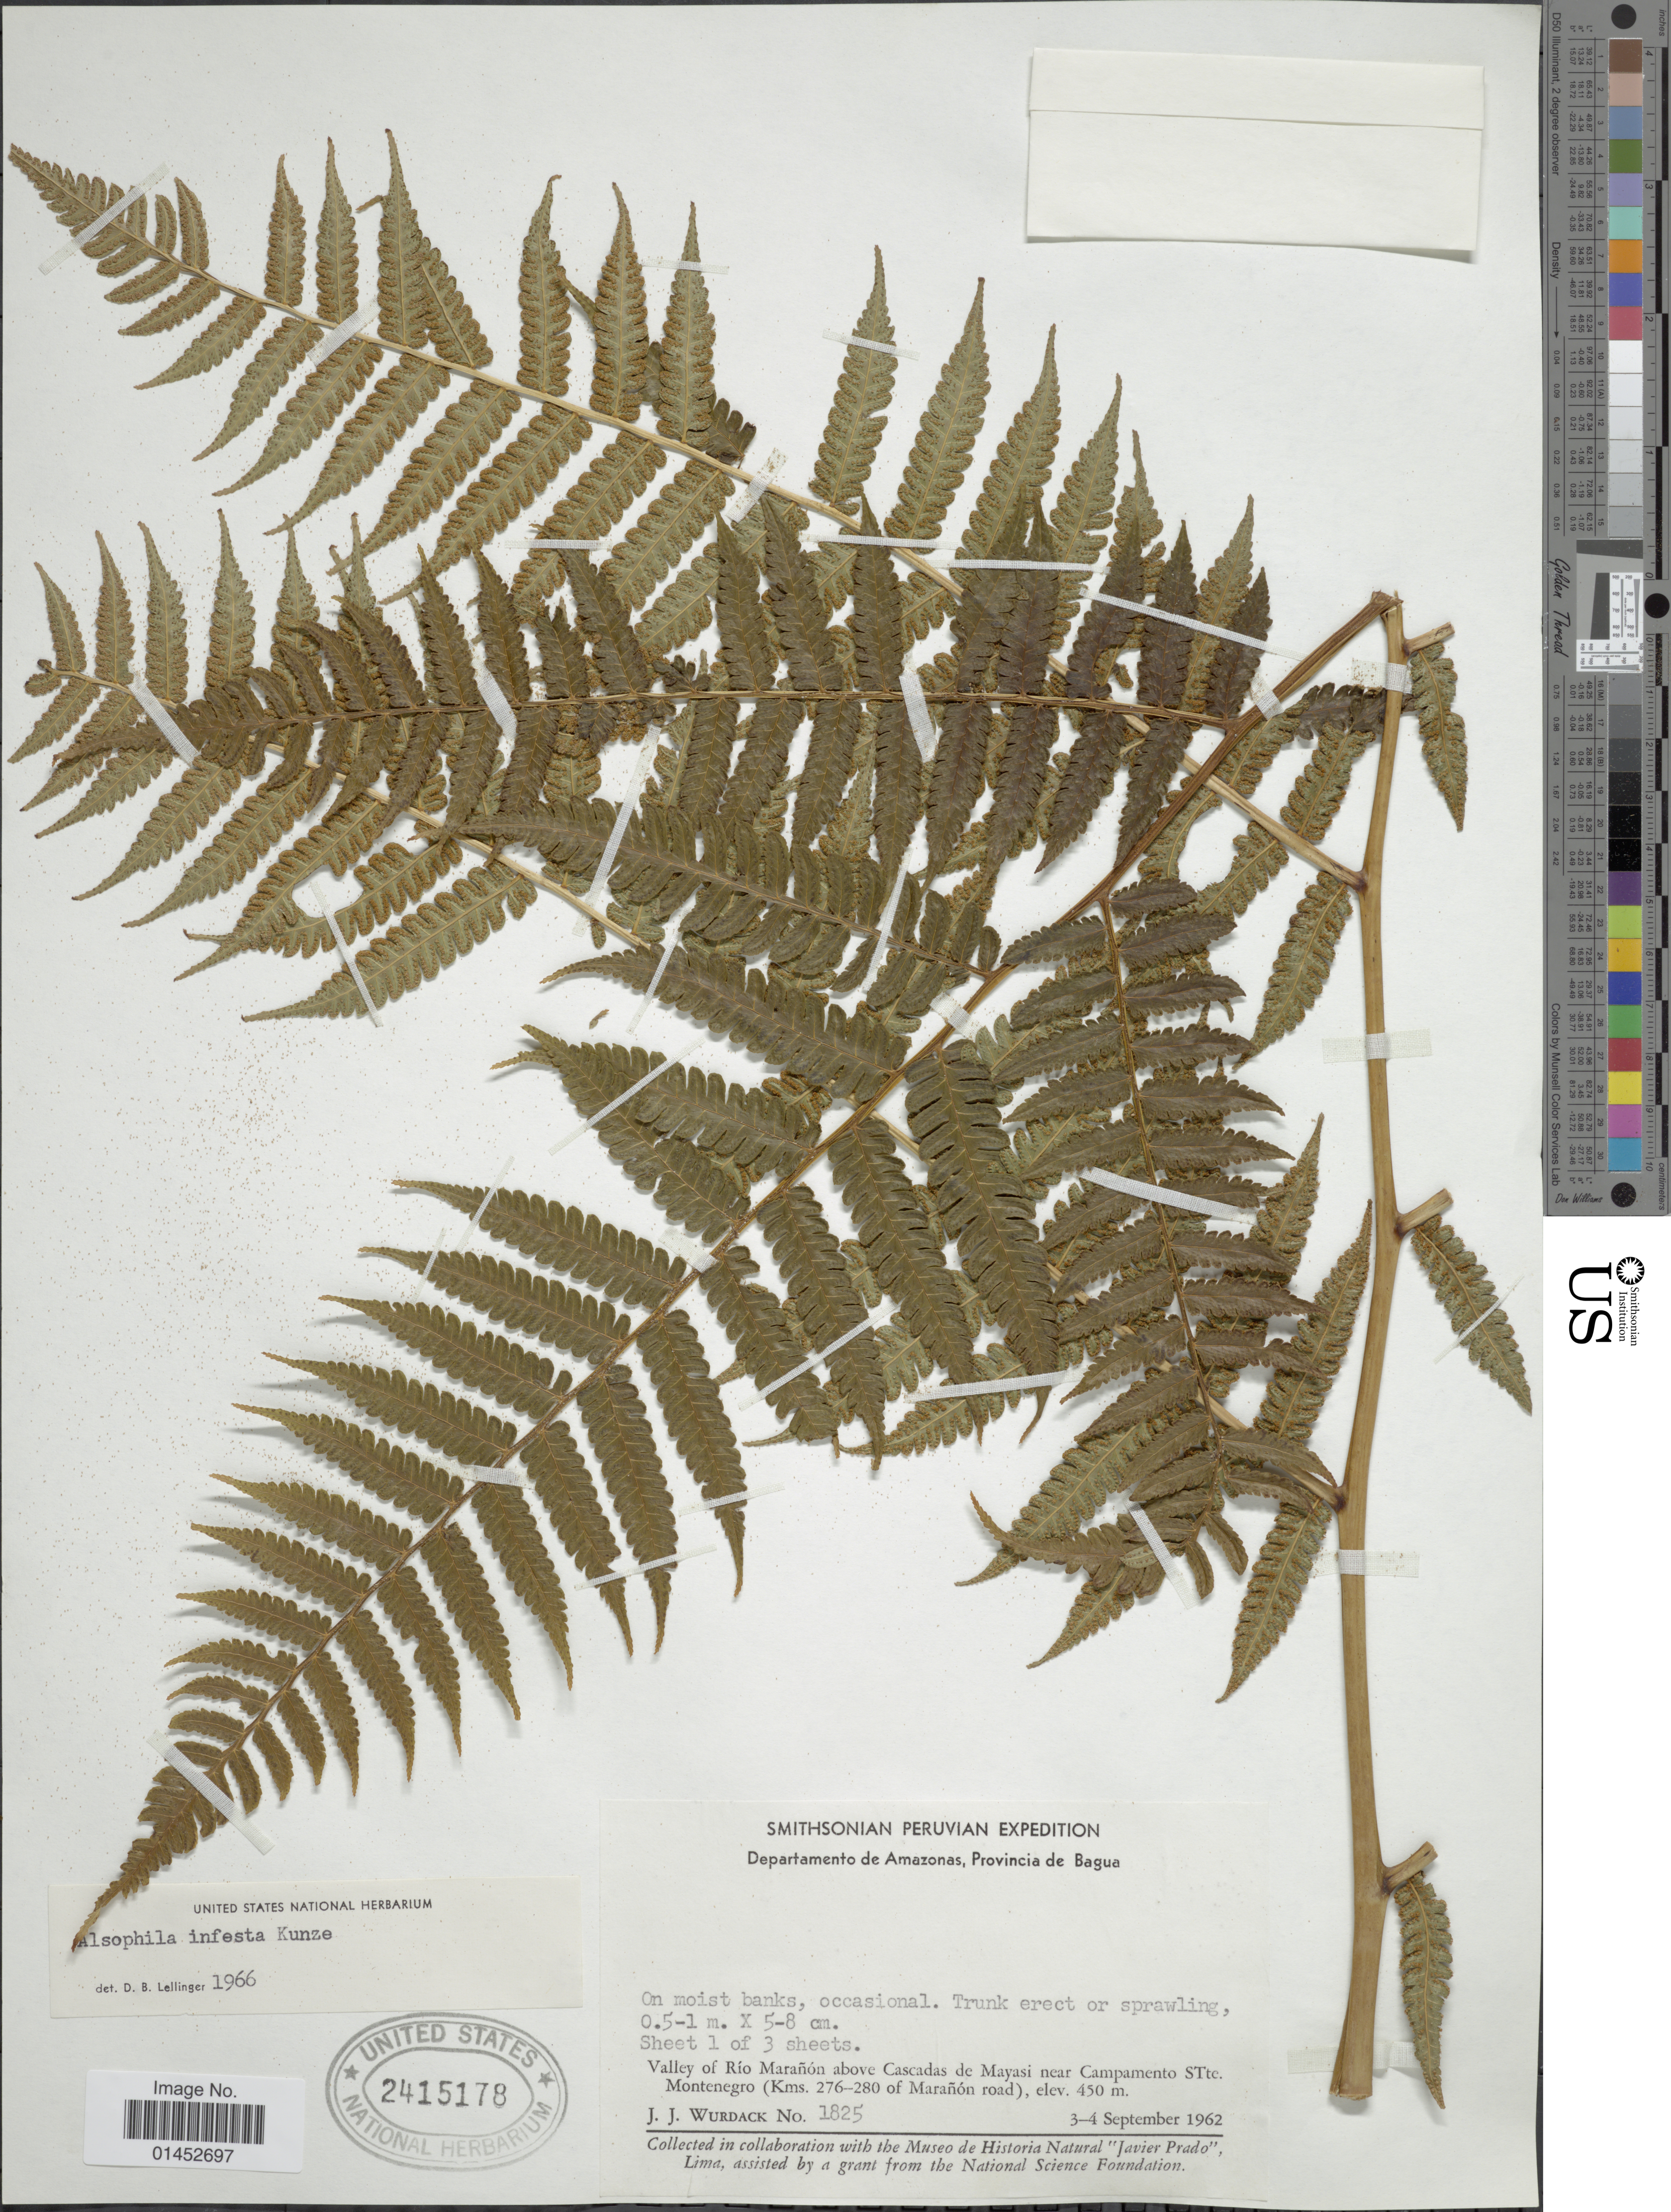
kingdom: Plantae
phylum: Tracheophyta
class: Polypodiopsida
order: Cyatheales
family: Cyatheaceae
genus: Cyathea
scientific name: Cyathea pungens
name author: (Willd.) Domin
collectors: J. J. Wurdack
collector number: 1825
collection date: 1962-09-03/1962-09-04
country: Peru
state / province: Amazonas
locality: Departamento de Amazonas, Provincia de Bagua, valley of Río Marañón above Cascadas de Mayasi near Campamento STte. Montenegro (Kms. 276-280 of Marañón road)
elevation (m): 450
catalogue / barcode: US 2415178